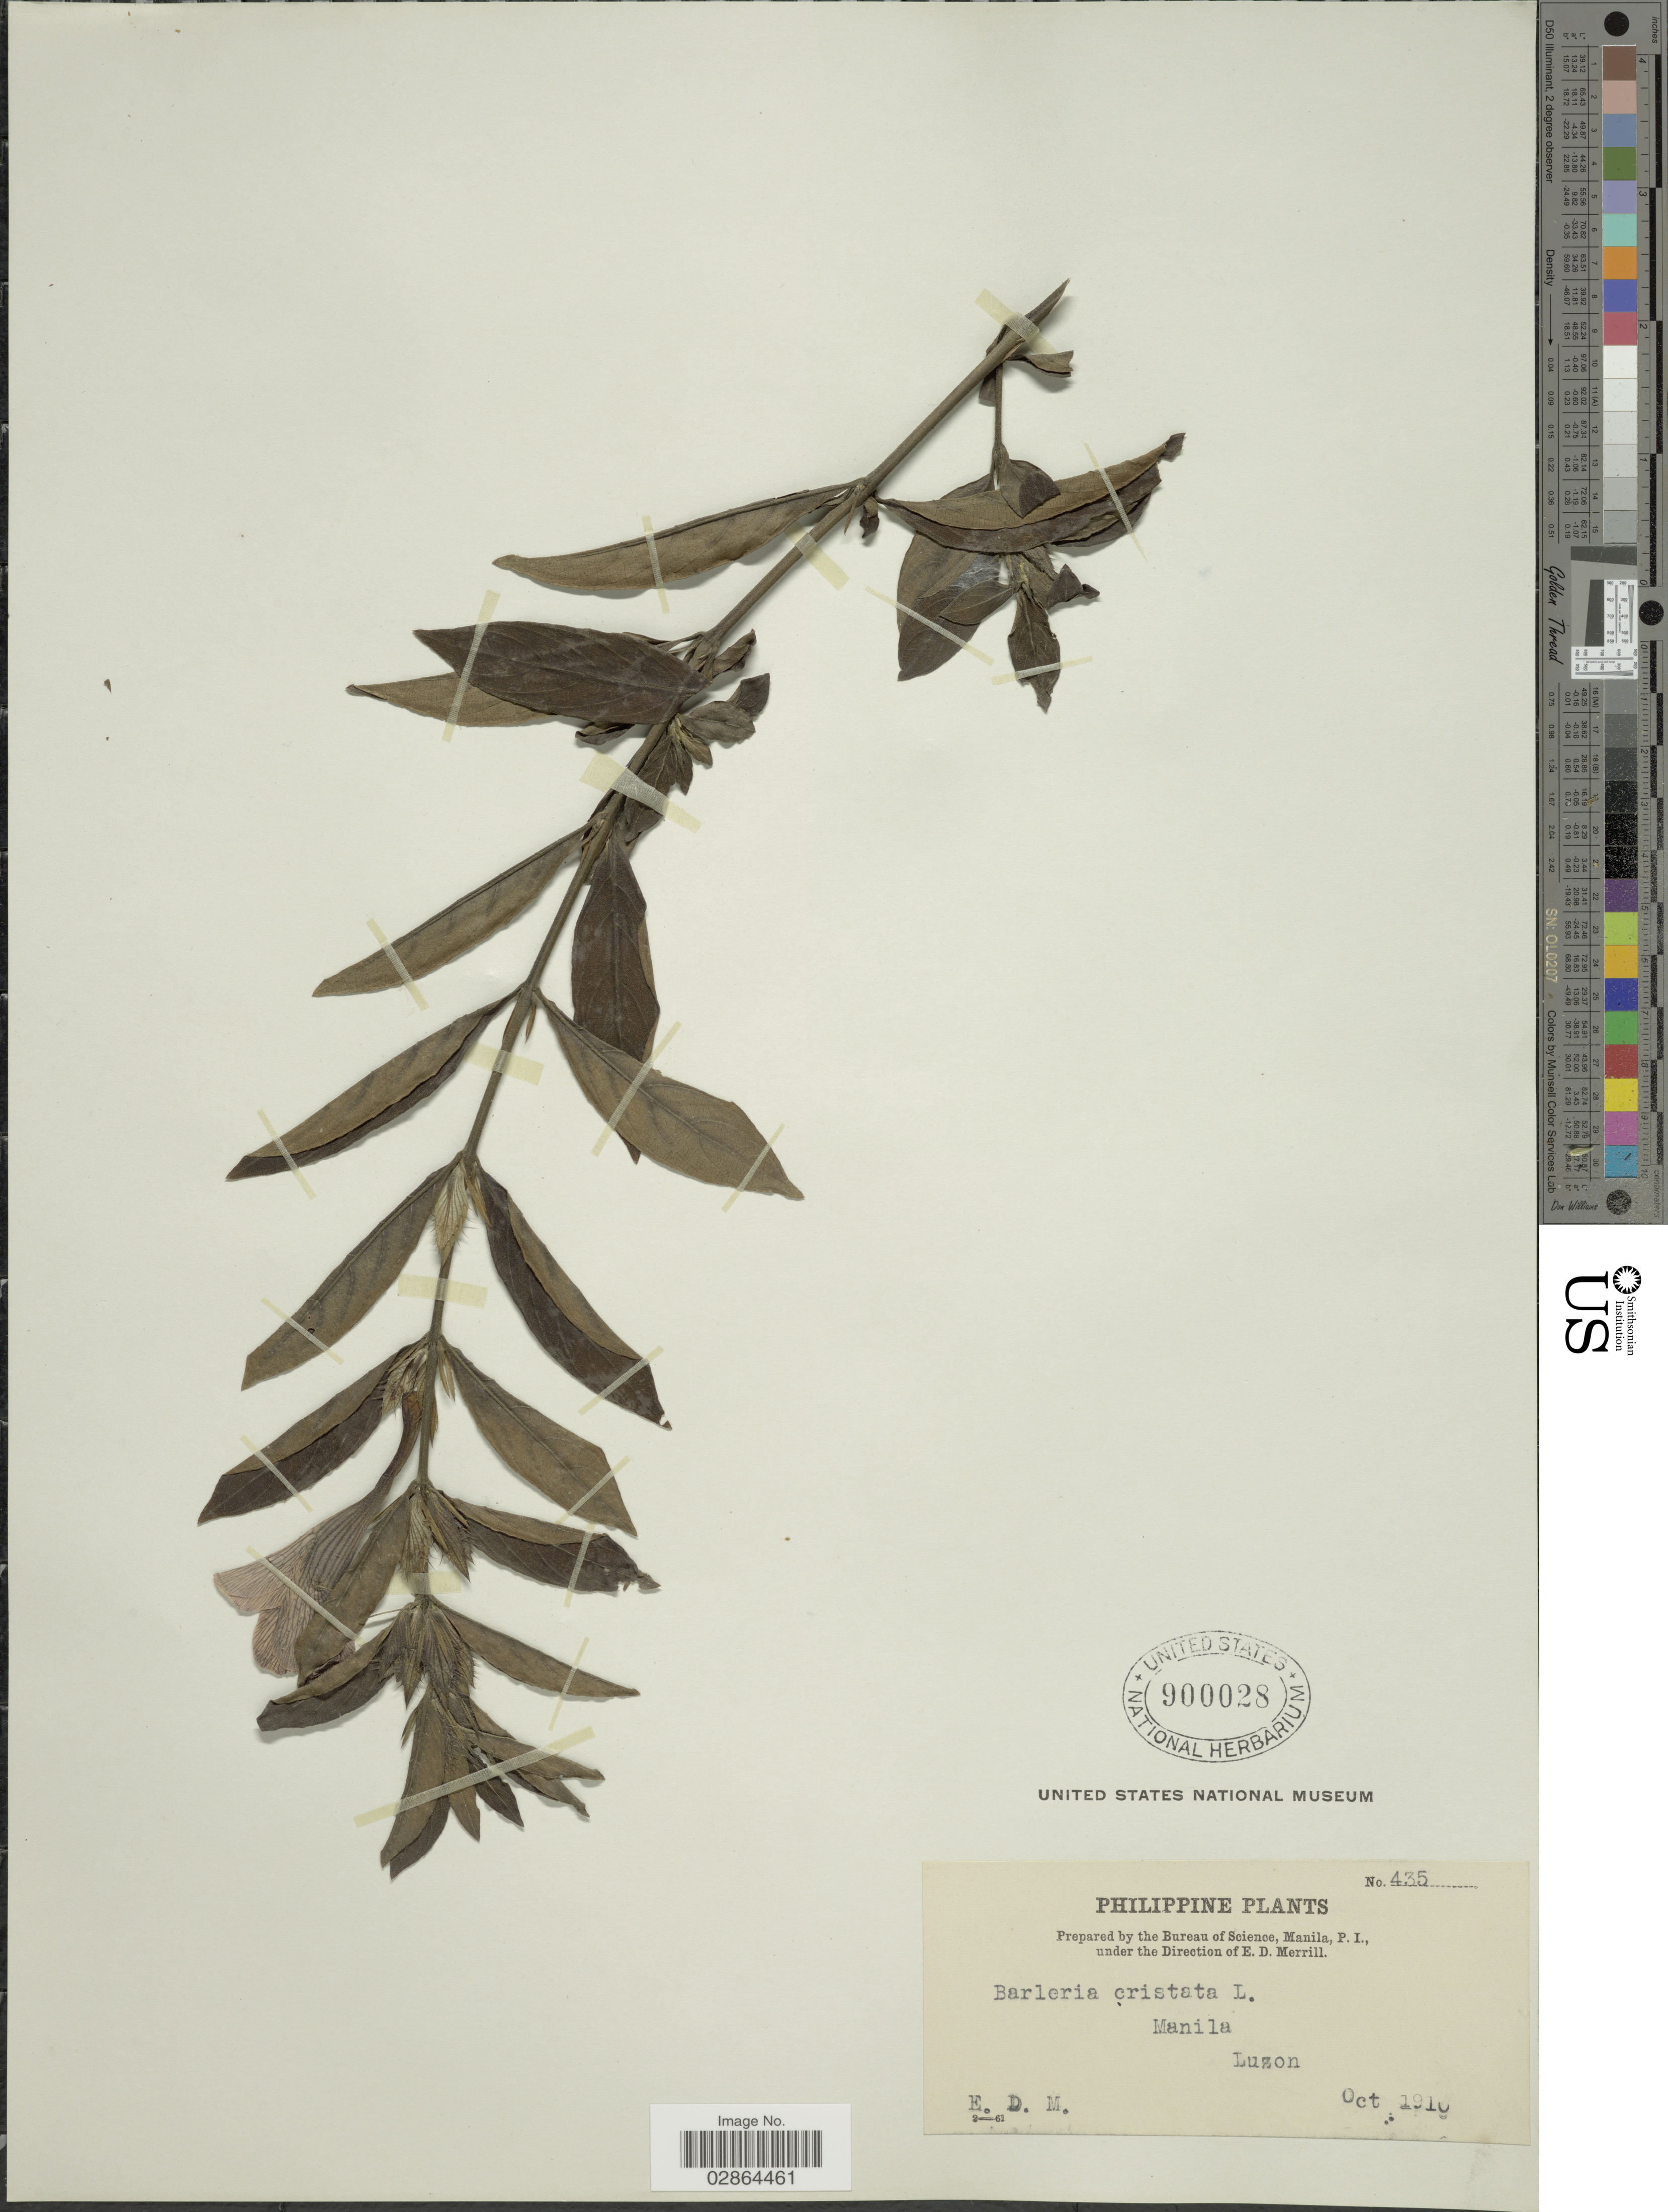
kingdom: Plantae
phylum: Tracheophyta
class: Magnoliopsida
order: Lamiales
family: Acanthaceae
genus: Barleria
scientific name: Barleria cristata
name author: L.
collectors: E. Merrill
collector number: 435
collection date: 1910-10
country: Philippines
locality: Manila, Luzon.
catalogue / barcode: US 900028